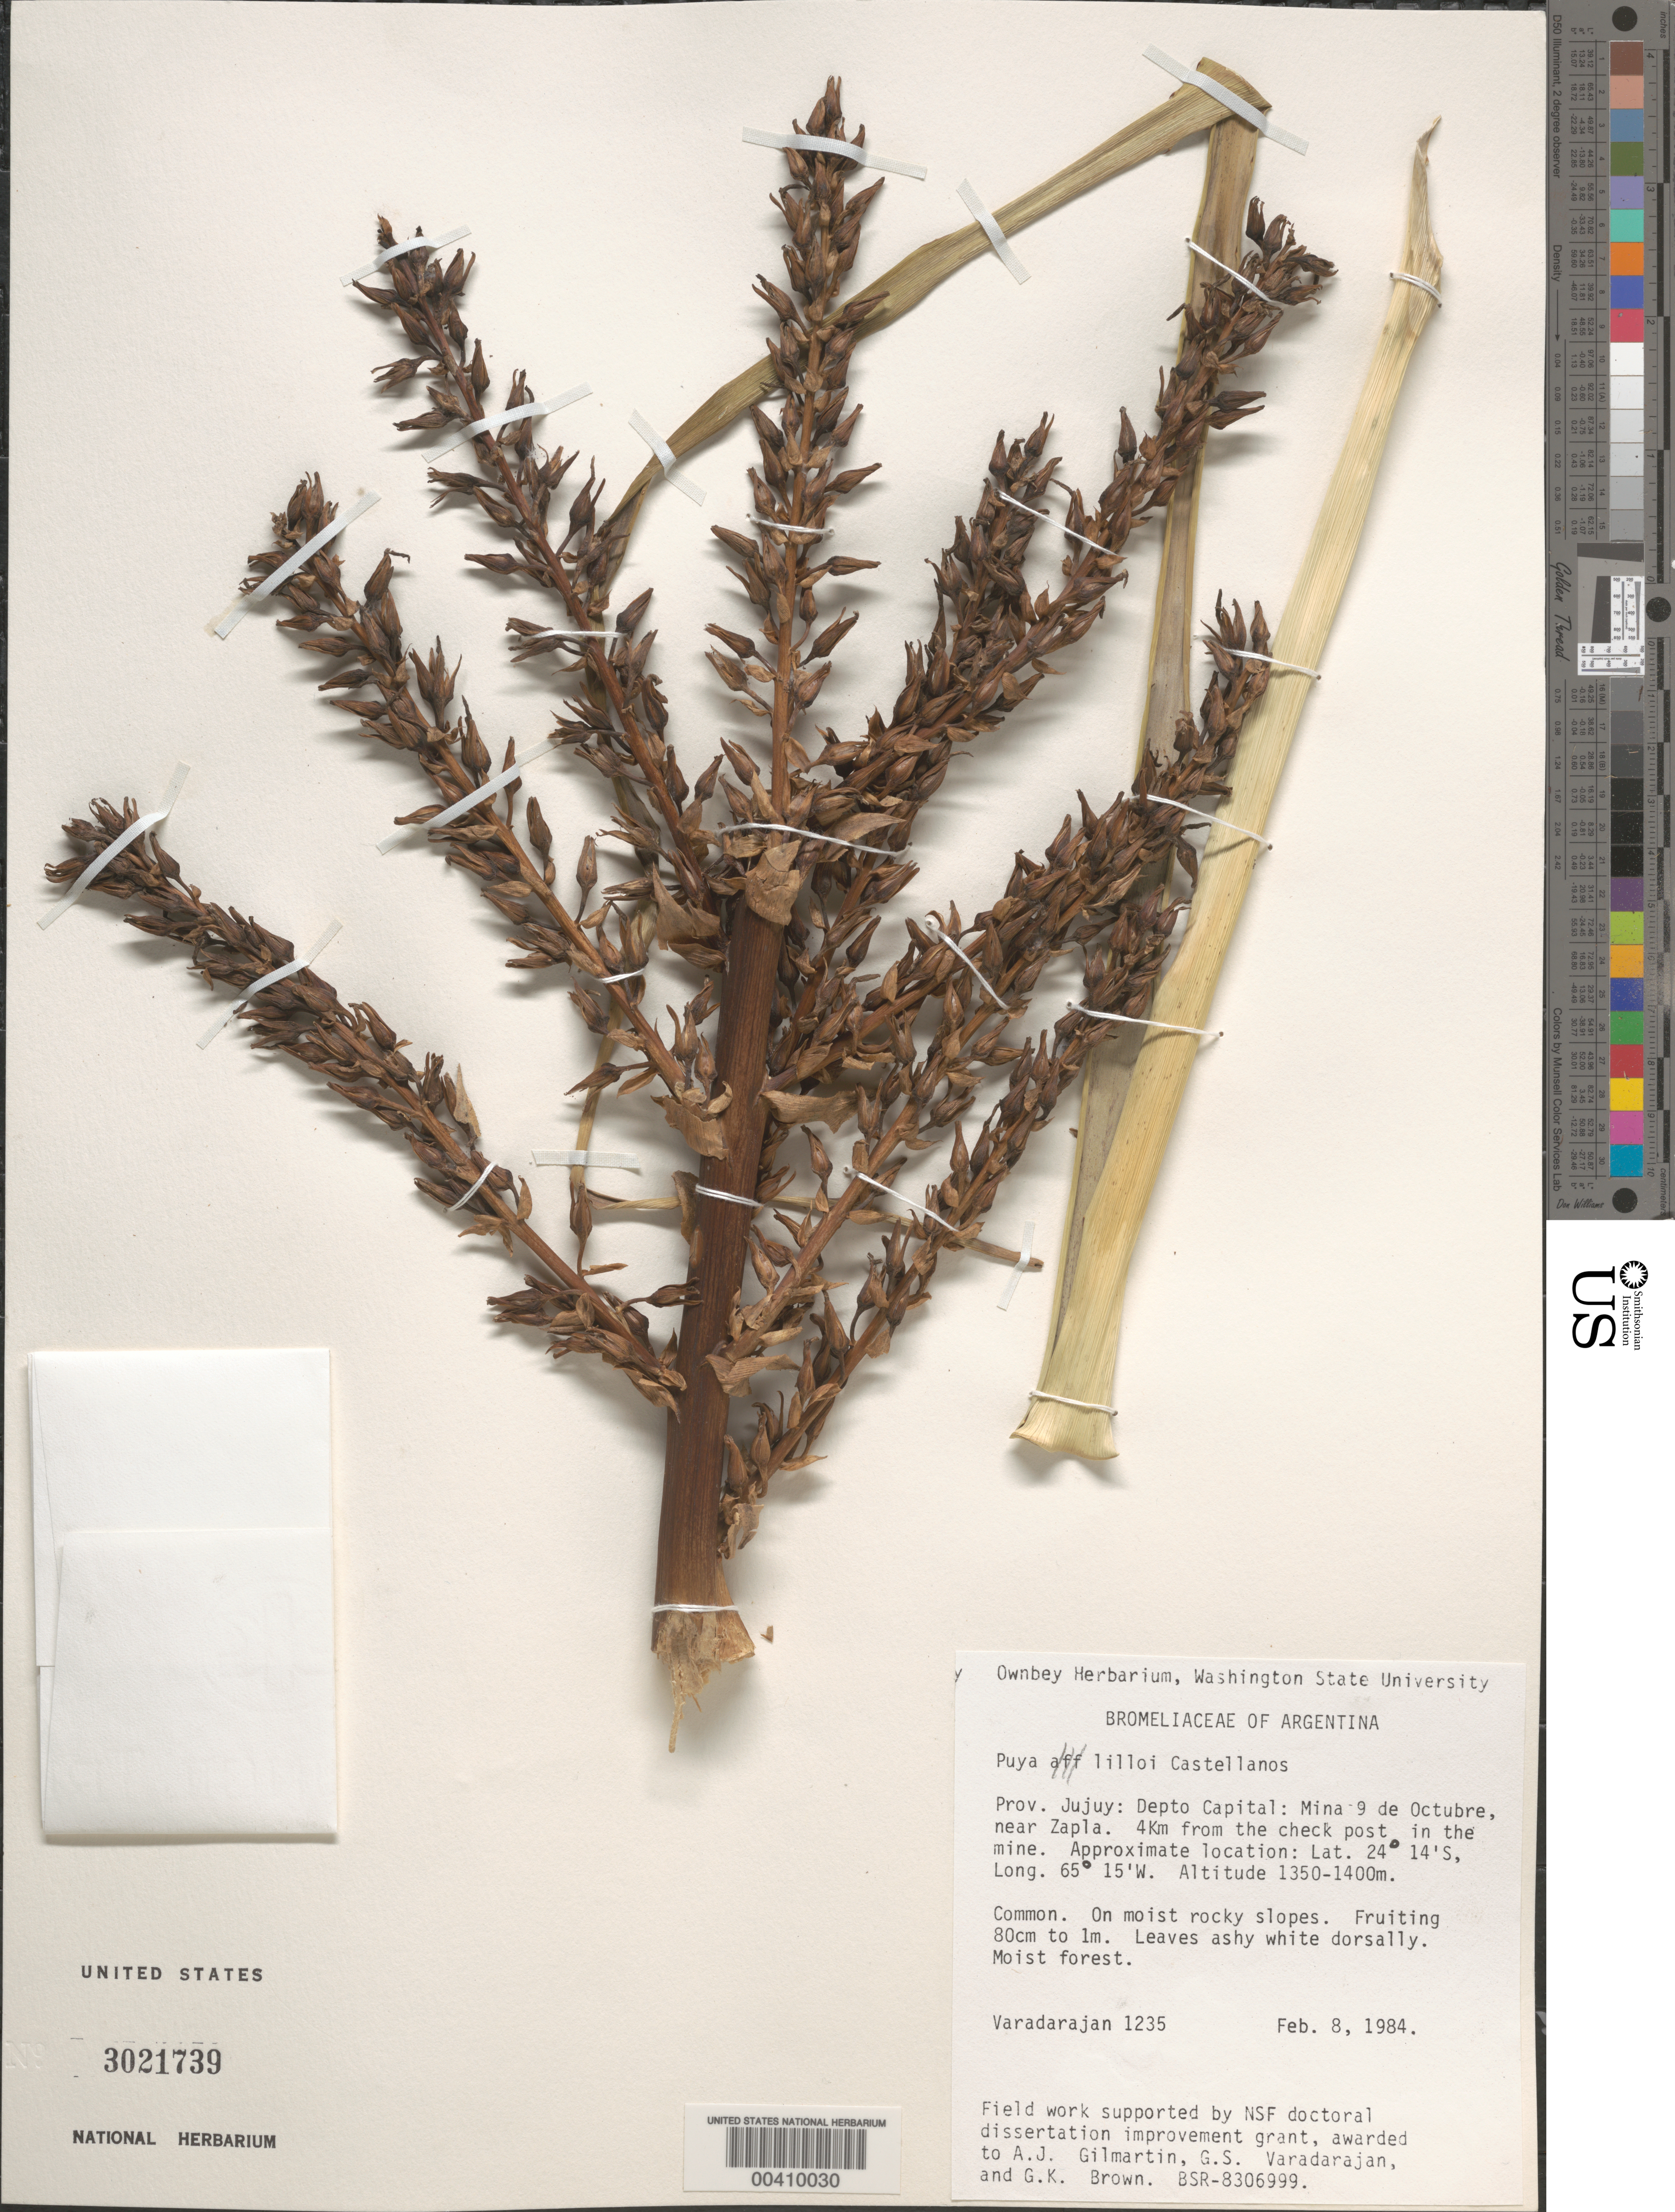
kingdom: Plantae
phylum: Tracheophyta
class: Liliopsida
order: Poales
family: Bromeliaceae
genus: Puya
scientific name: Puya lilloi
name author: A. Cast.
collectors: G. S. Varadarajan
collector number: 1235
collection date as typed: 08 Feb 1984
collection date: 1984-02-08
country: Argentina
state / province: Jujuy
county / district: Capital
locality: Mina 9 de octubre, near Zapla, 4 km from the checkpost in the mine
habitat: On moist rocky slopes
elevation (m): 1350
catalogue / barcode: US 3021739